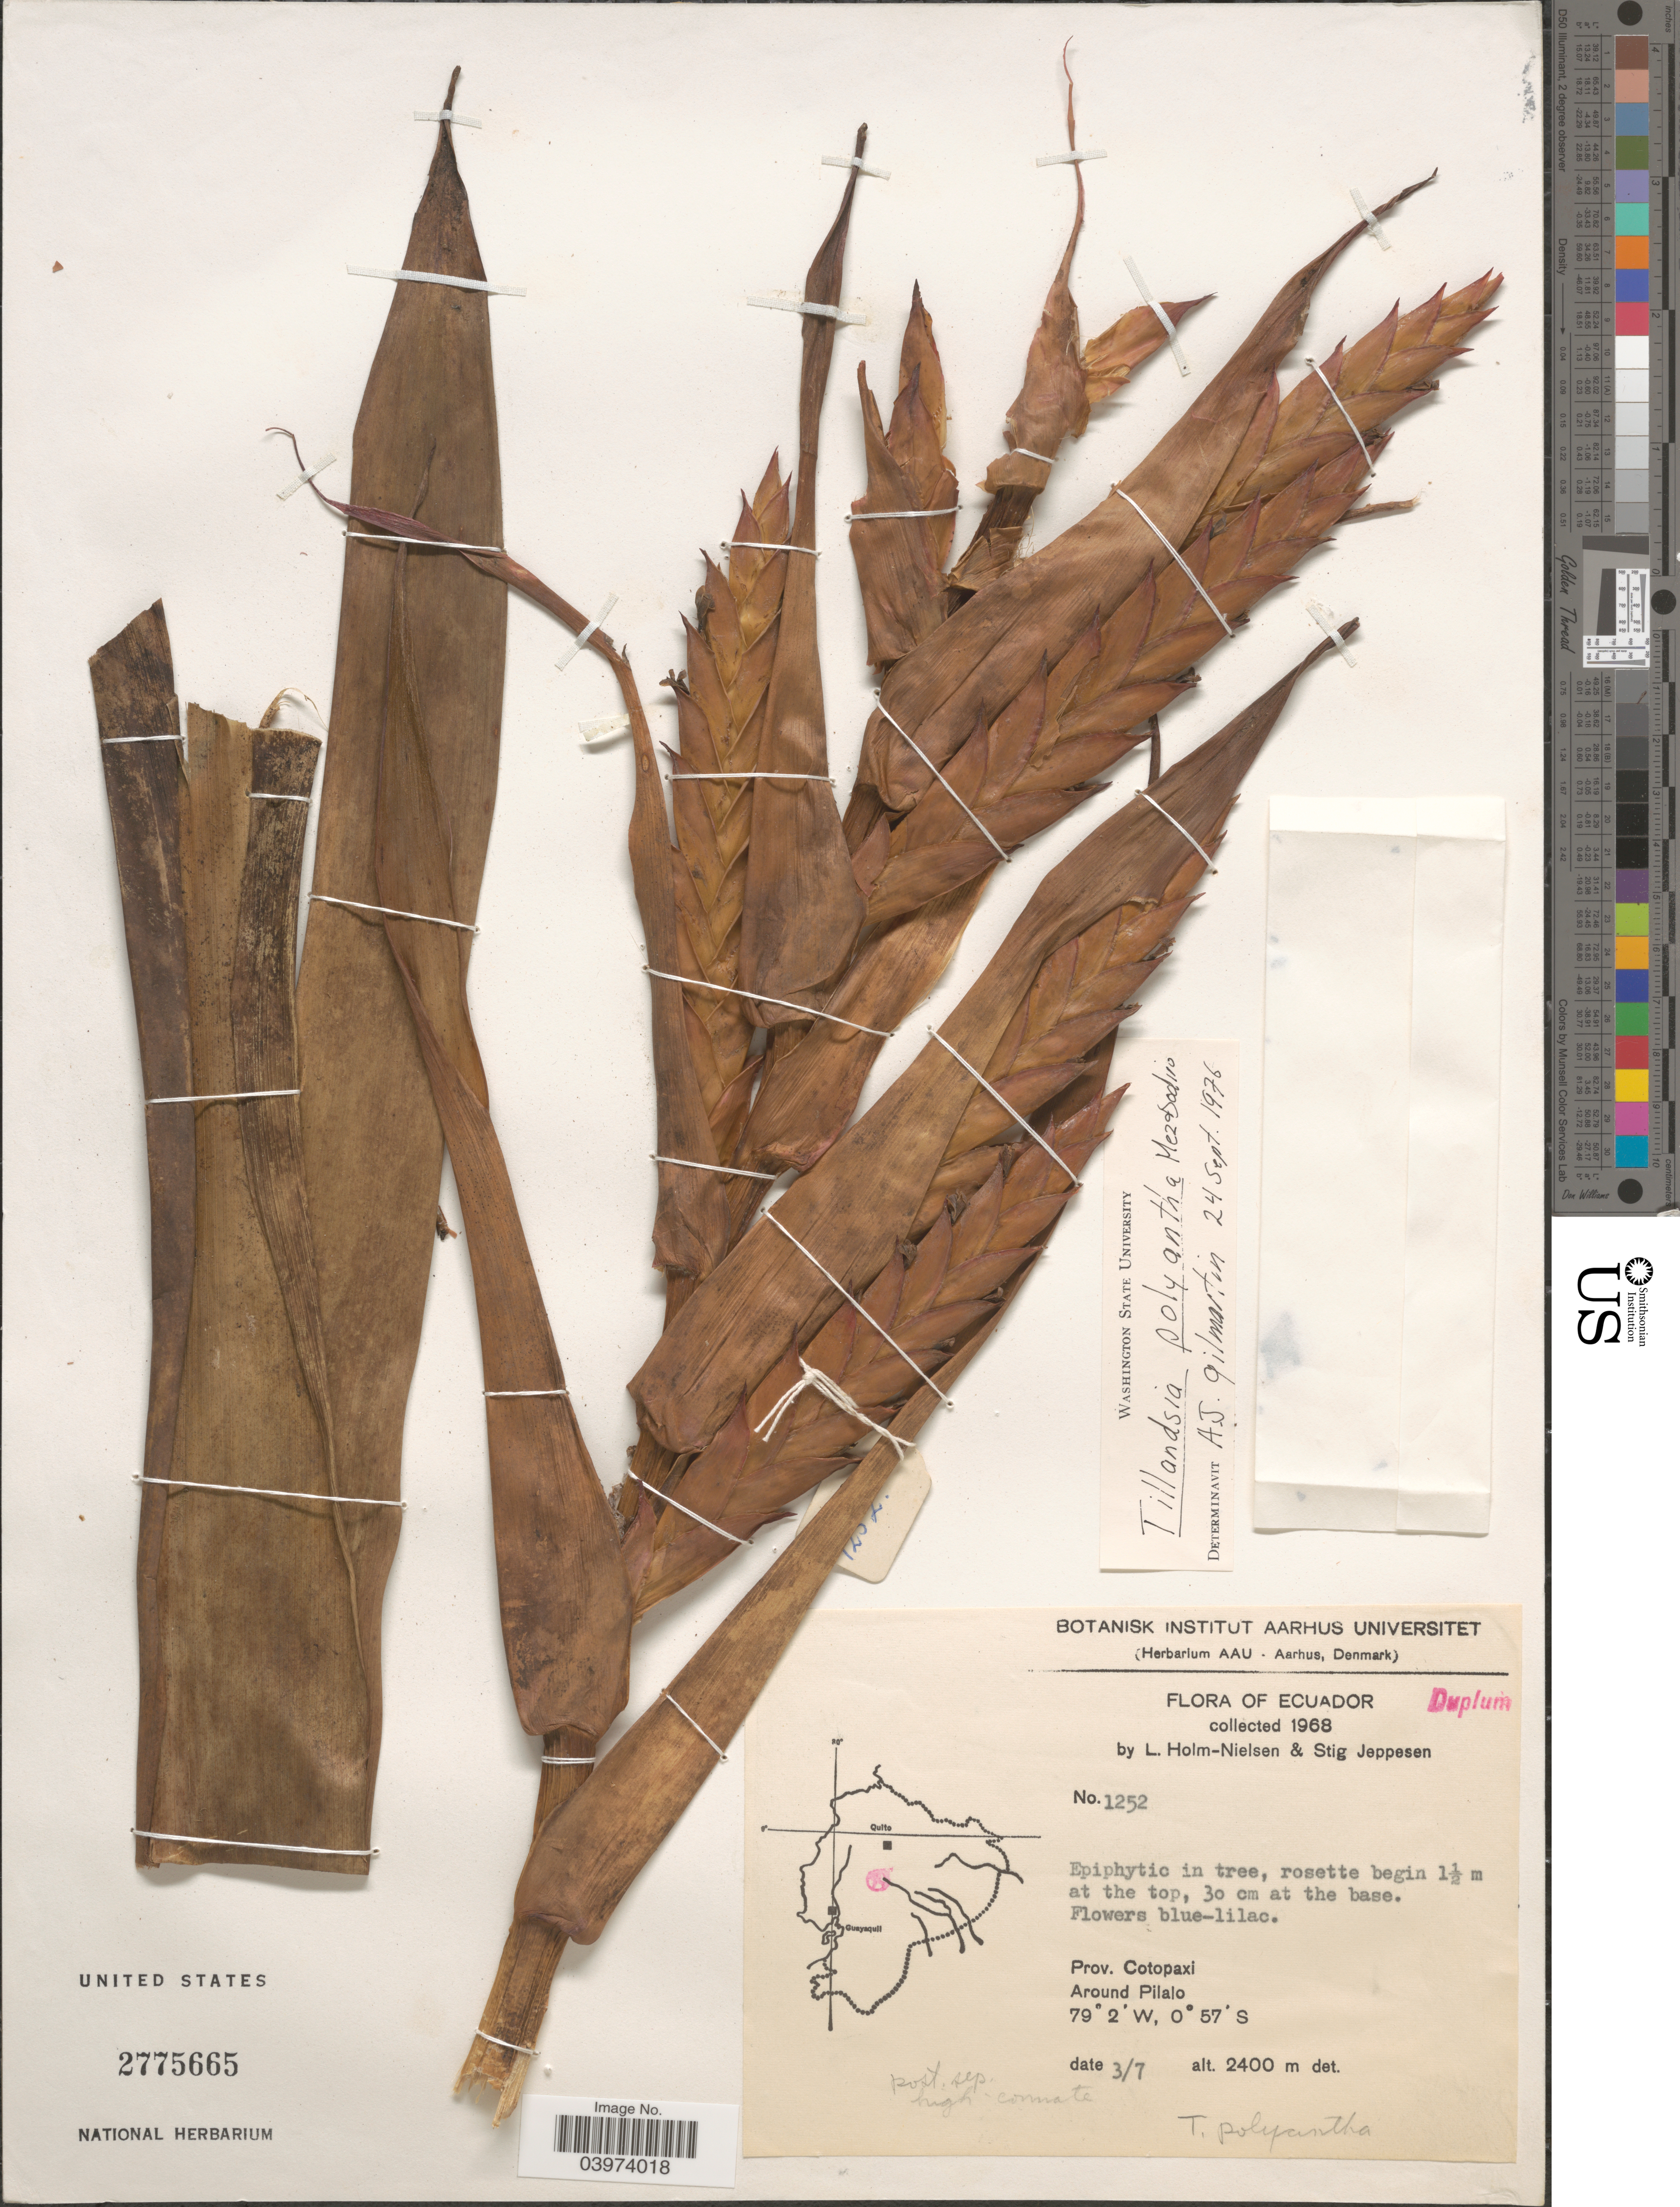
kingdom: Plantae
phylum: Tracheophyta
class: Liliopsida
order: Poales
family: Bromeliaceae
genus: Tillandsia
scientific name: Tillandsia polyantha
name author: Mez & Sodiro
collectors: L. B. Holm-Nielsen & S. Jeppesen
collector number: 1252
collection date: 1968-07-03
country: Ecuador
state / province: Cotopaxi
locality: Around Pilalo.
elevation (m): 2400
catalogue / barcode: US 2775665